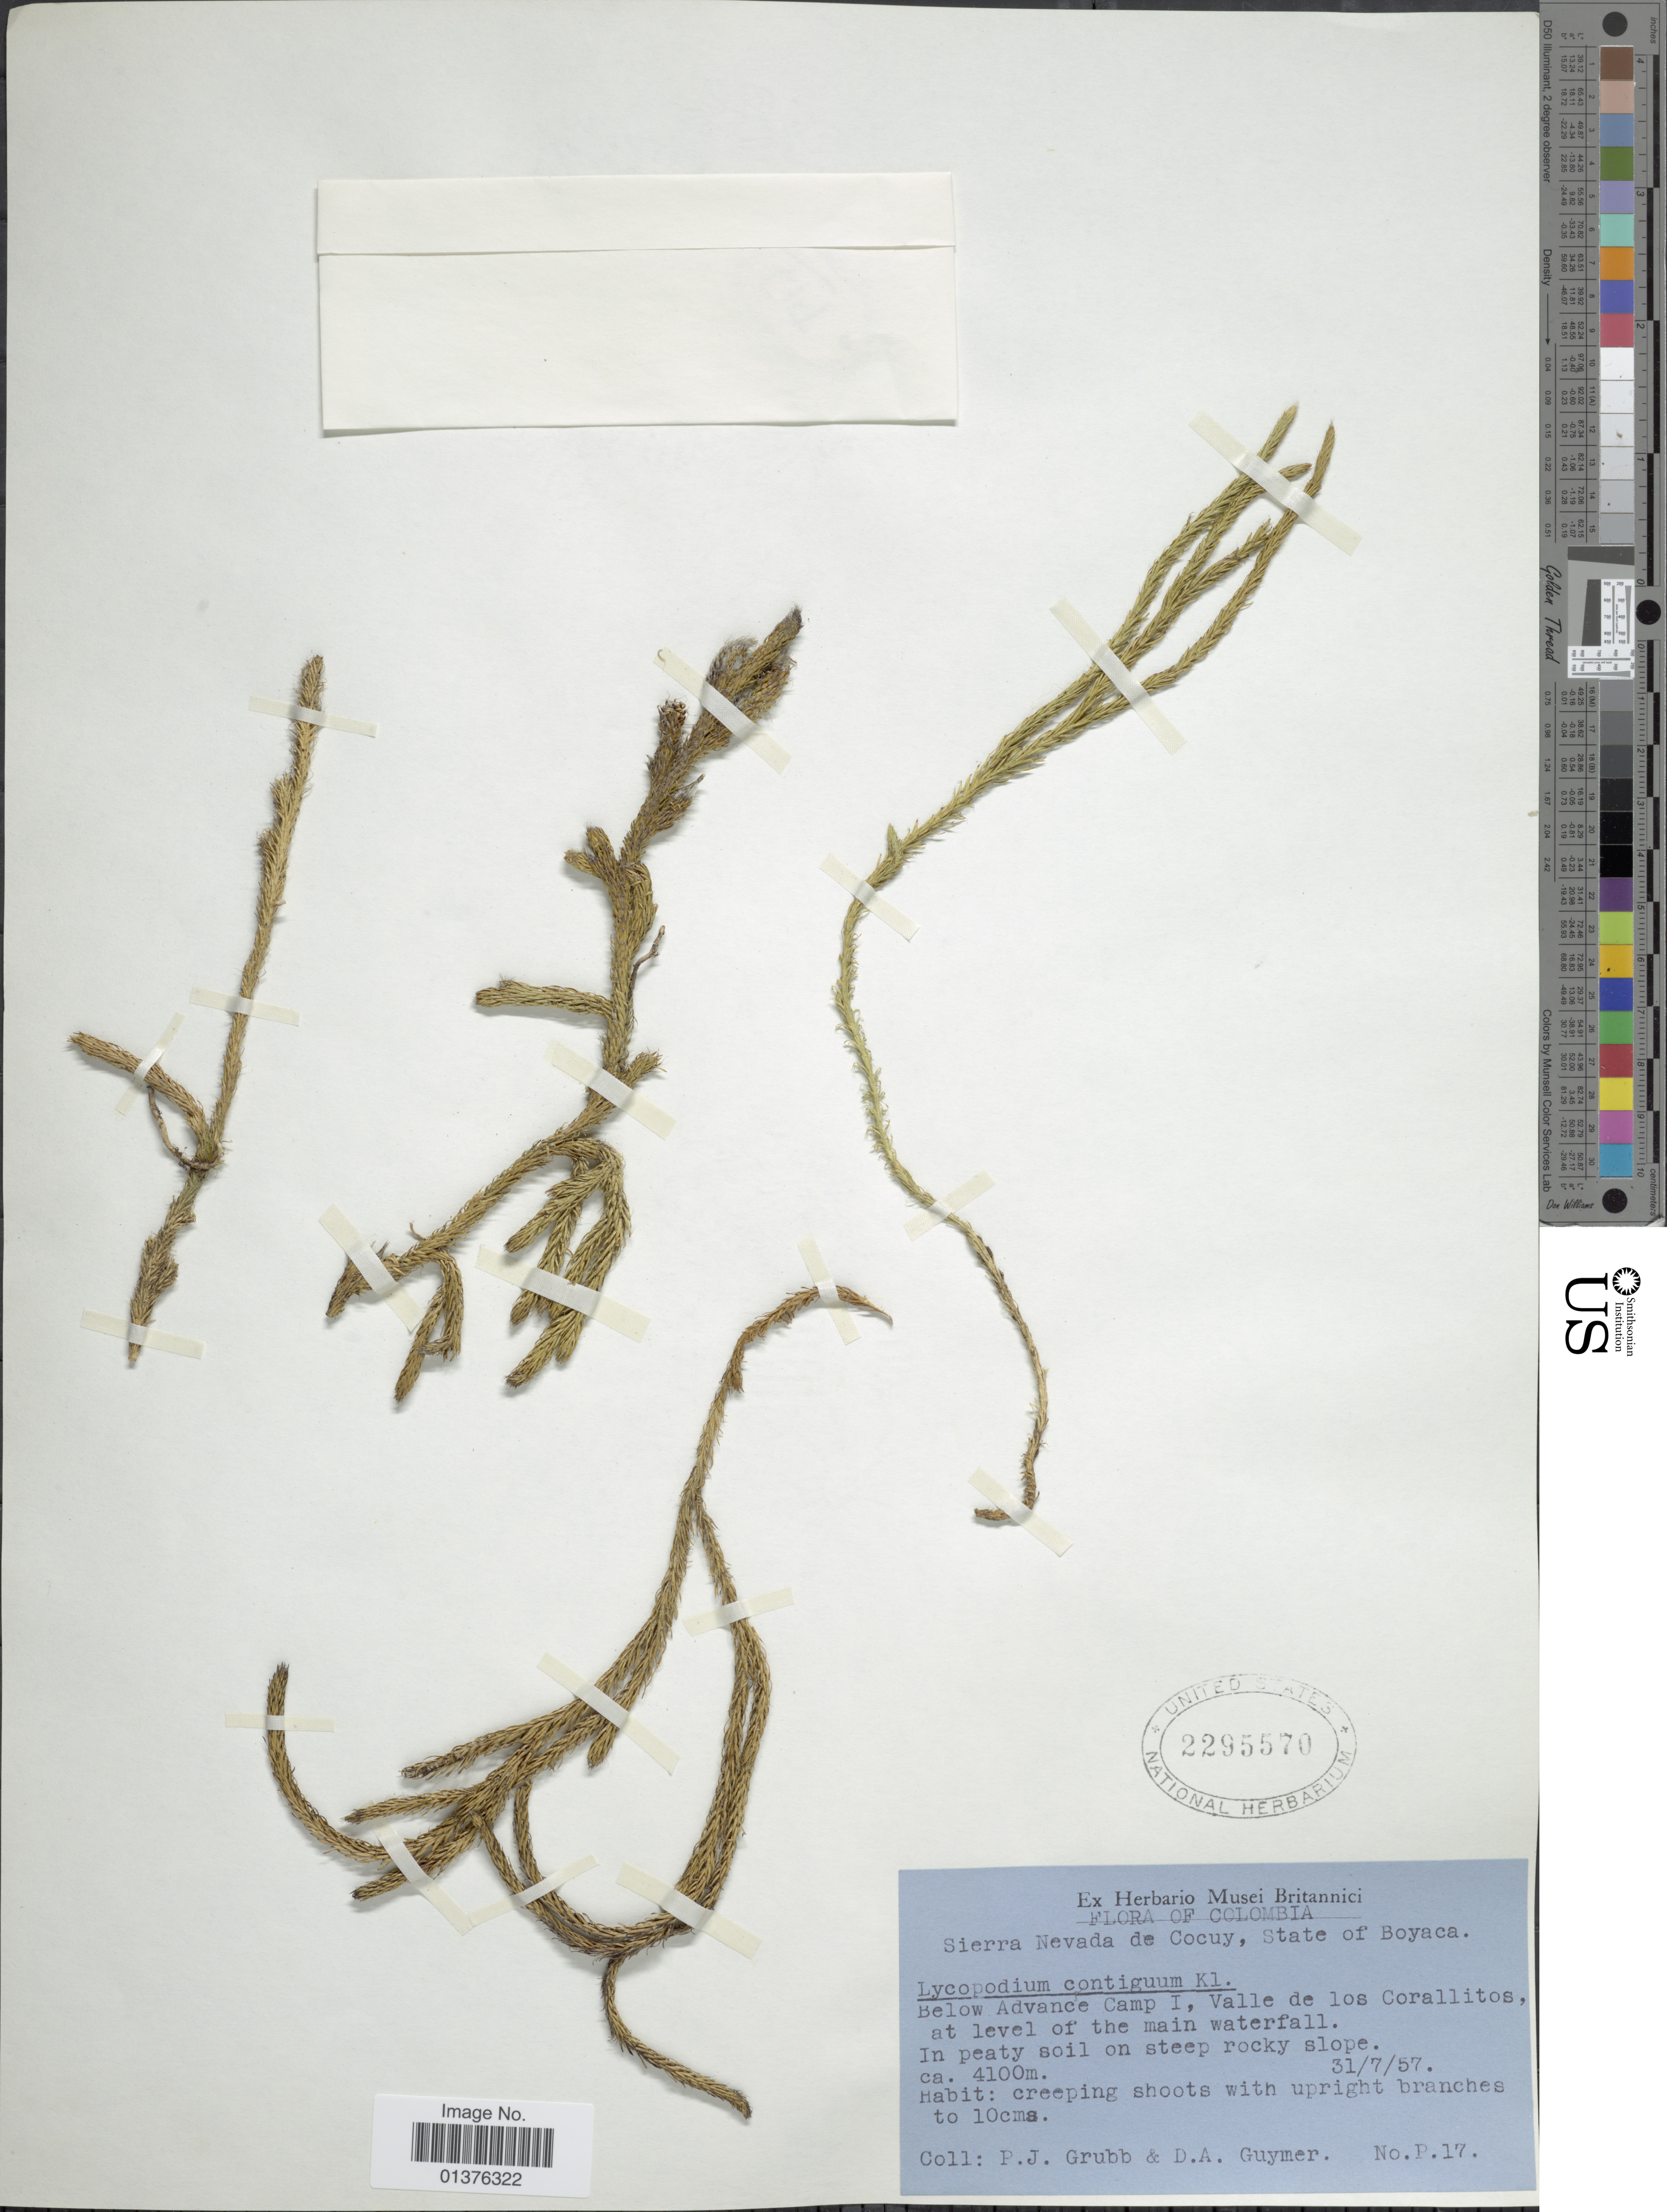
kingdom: Plantae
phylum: Tracheophyta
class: Lycopodiopsida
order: Lycopodiales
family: Lycopodiaceae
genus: Lycopodium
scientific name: Lycopodium clavatum subsp. contiguum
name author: (Klotzsch) B. Øllg.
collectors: P. J. Grubb & D. Guymer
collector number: P17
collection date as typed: Transcribed d/m/y: 31/7/57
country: Colombia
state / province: Boyacá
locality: Below advance camp 1, valle de los Corallitos, at level of the main waterfall, Sierrra Nevada de Cocuy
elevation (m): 4100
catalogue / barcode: US 2295570